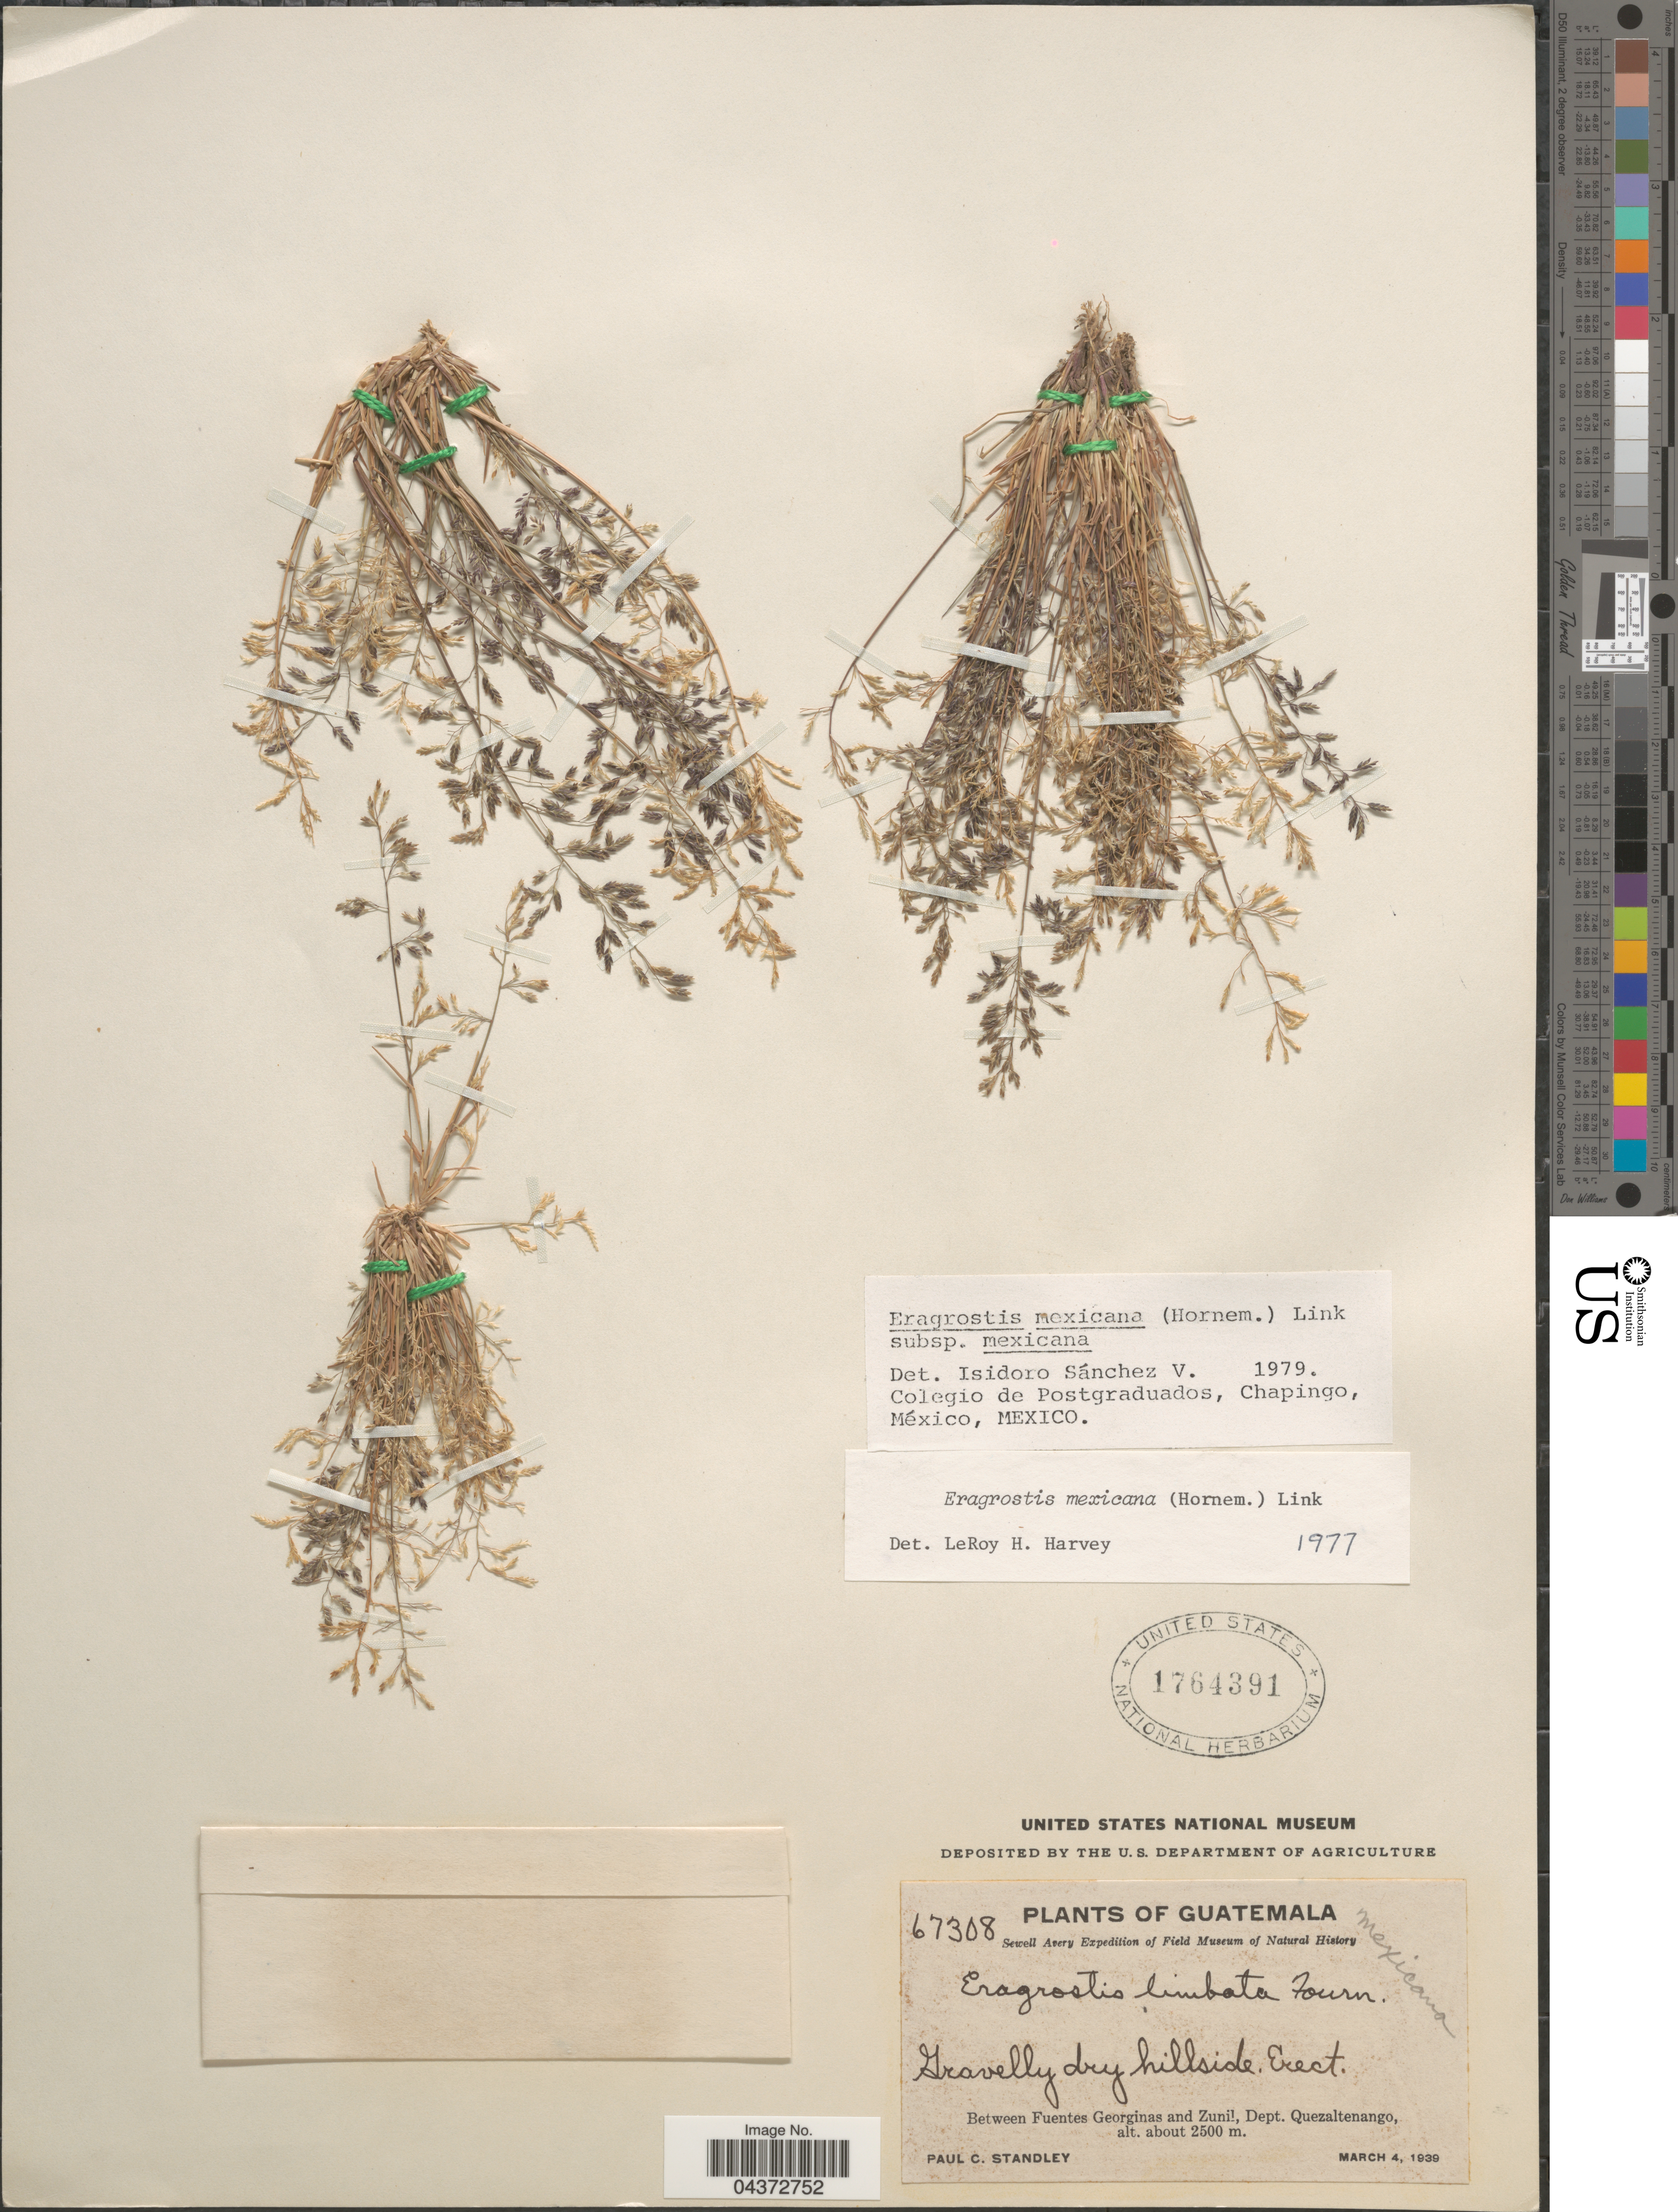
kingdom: Plantae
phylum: Tracheophyta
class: Liliopsida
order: Poales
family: Poaceae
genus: Eragrostis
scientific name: Eragrostis mexicana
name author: (Hornem.) Link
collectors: P. C. Standley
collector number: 67308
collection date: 1939-03-04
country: Guatemala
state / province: Quetzaltenango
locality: Sewell Avery Expedition. Gravelly dry hillside. Between Fuentes Georginas and Zunil, Dept. Quezaltenango.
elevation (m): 2500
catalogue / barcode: US 1764391